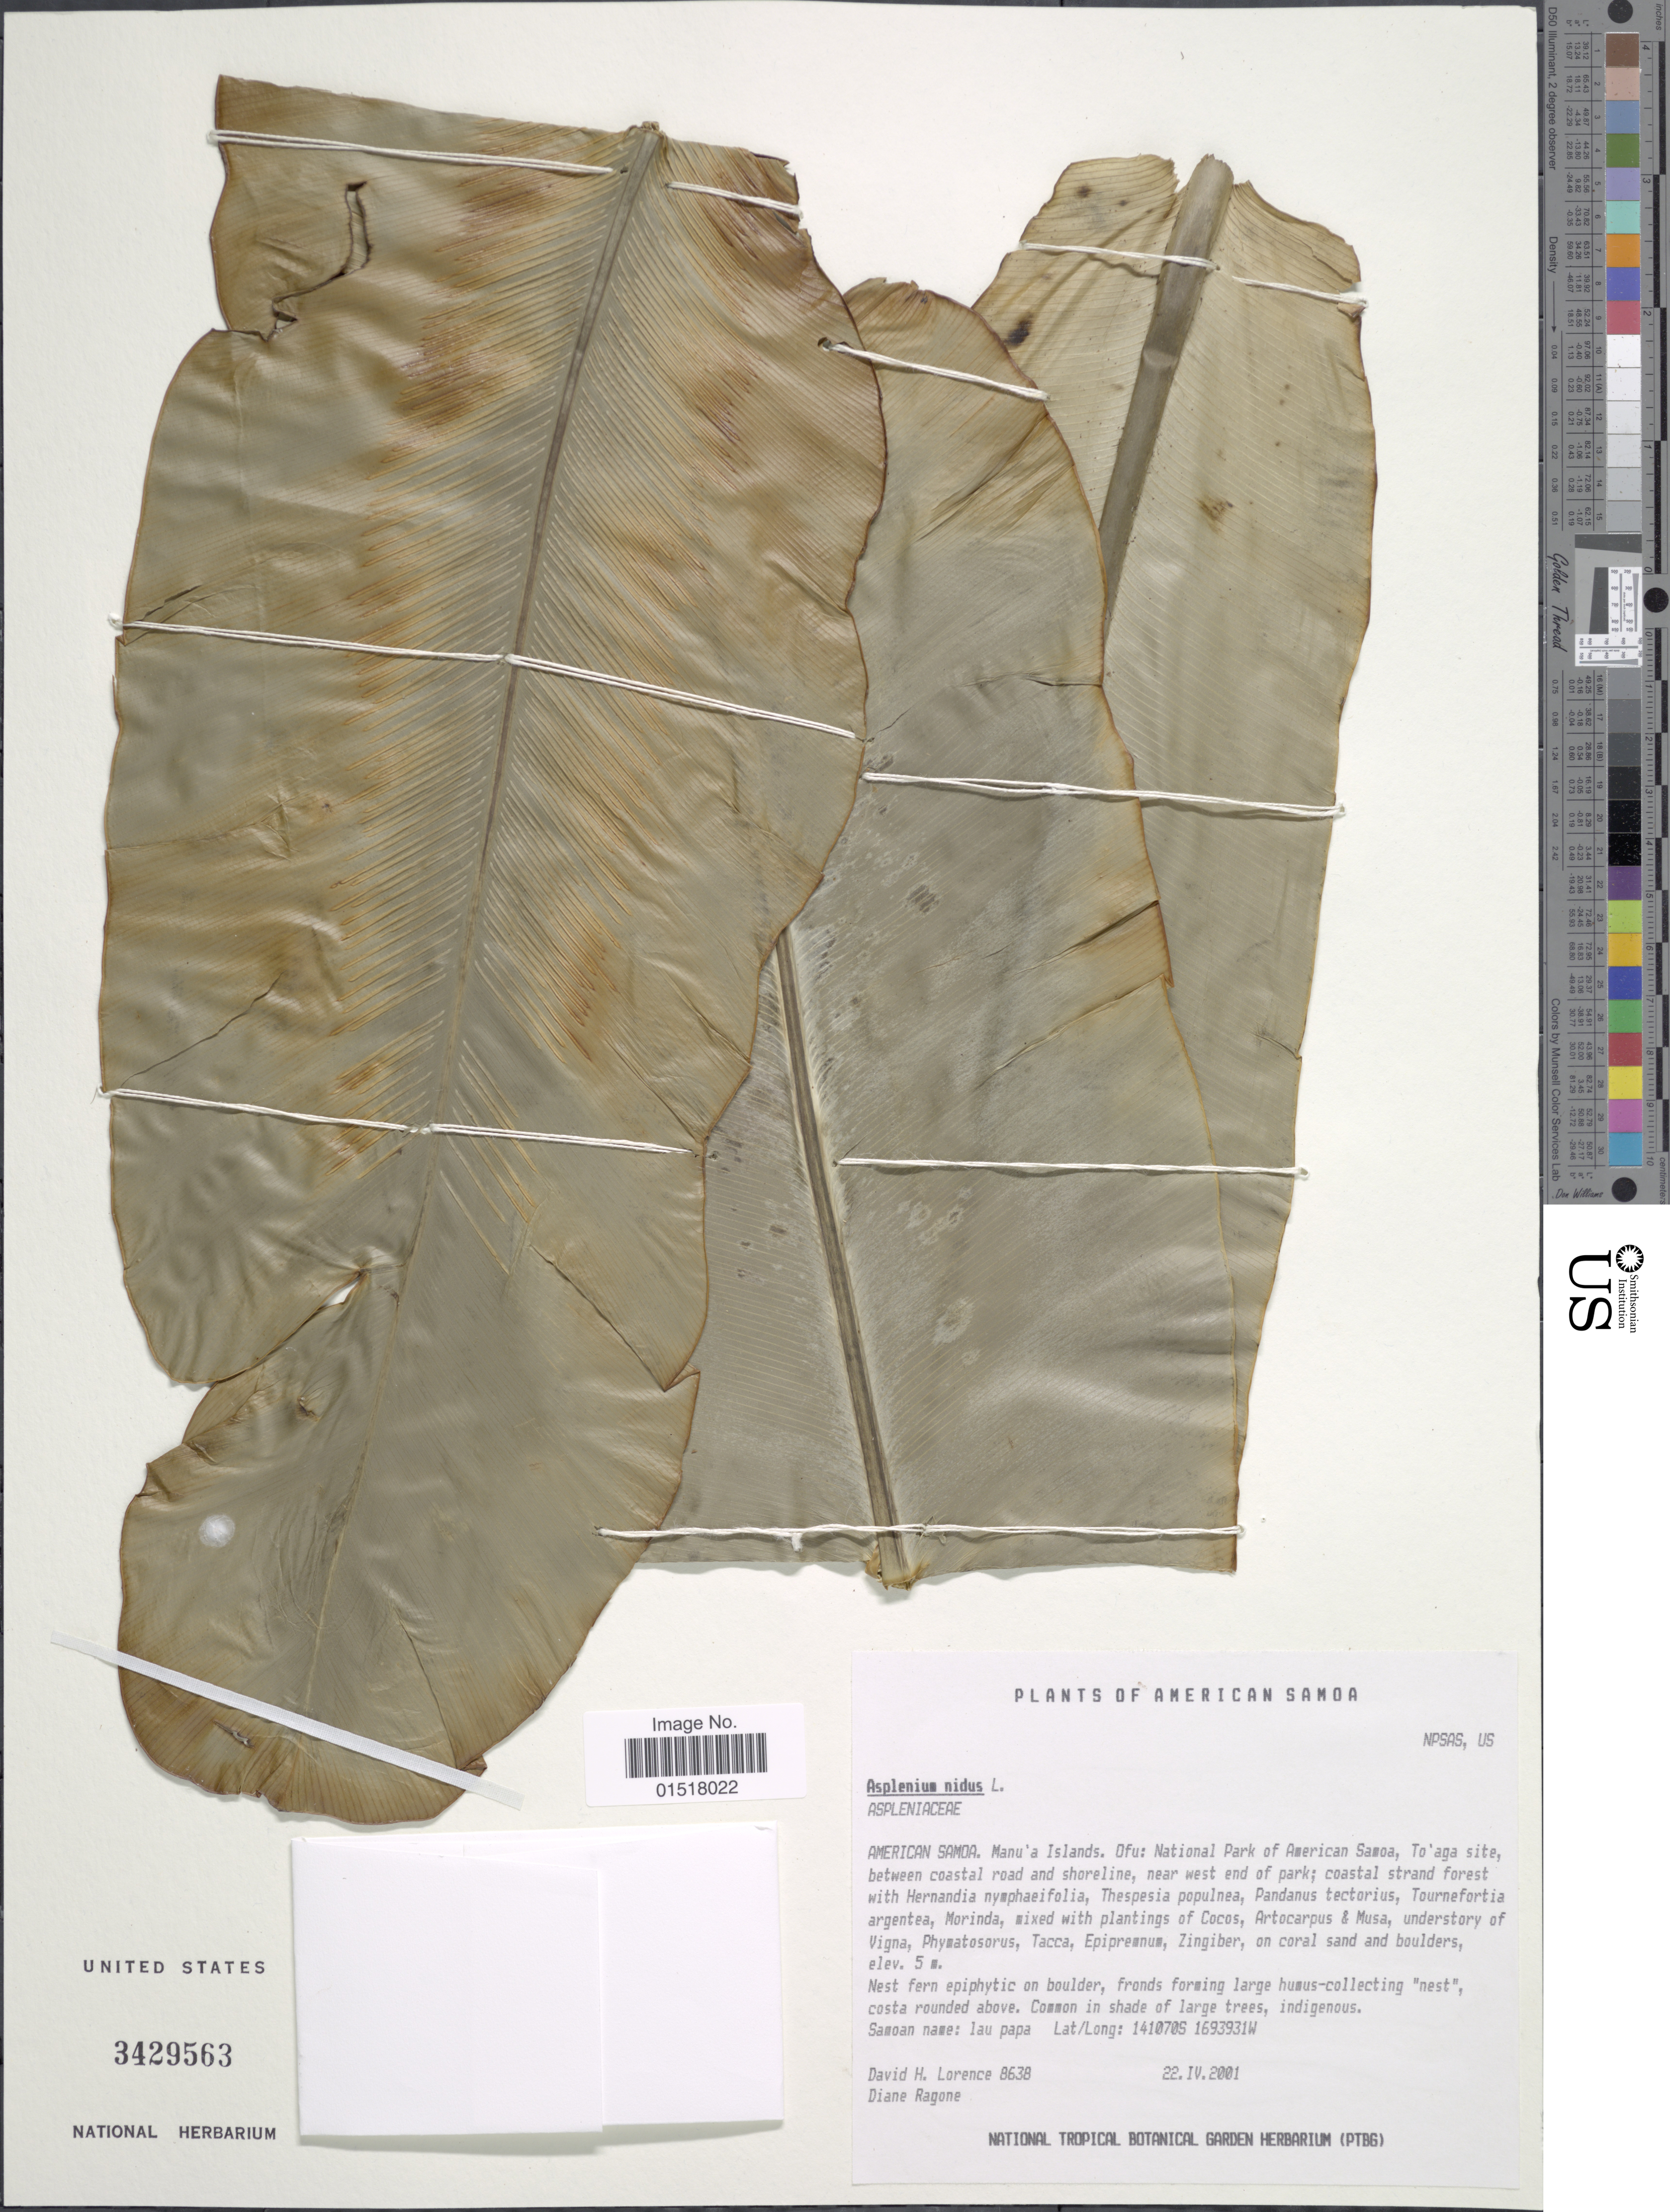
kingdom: Plantae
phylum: Tracheophyta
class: Polypodiopsida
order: Polypodiales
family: Aspleniaceae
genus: Asplenium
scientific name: Asplenium nidus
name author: L.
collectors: D. Lorence & D. Ragone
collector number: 8638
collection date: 2001-04-22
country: American Samoa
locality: American Samoa. Manu'a Islands. Ofu: National Park of American Samoa, To'aga site, between coastal road and shoreline, near west end of park.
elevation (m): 5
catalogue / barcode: US 3429563